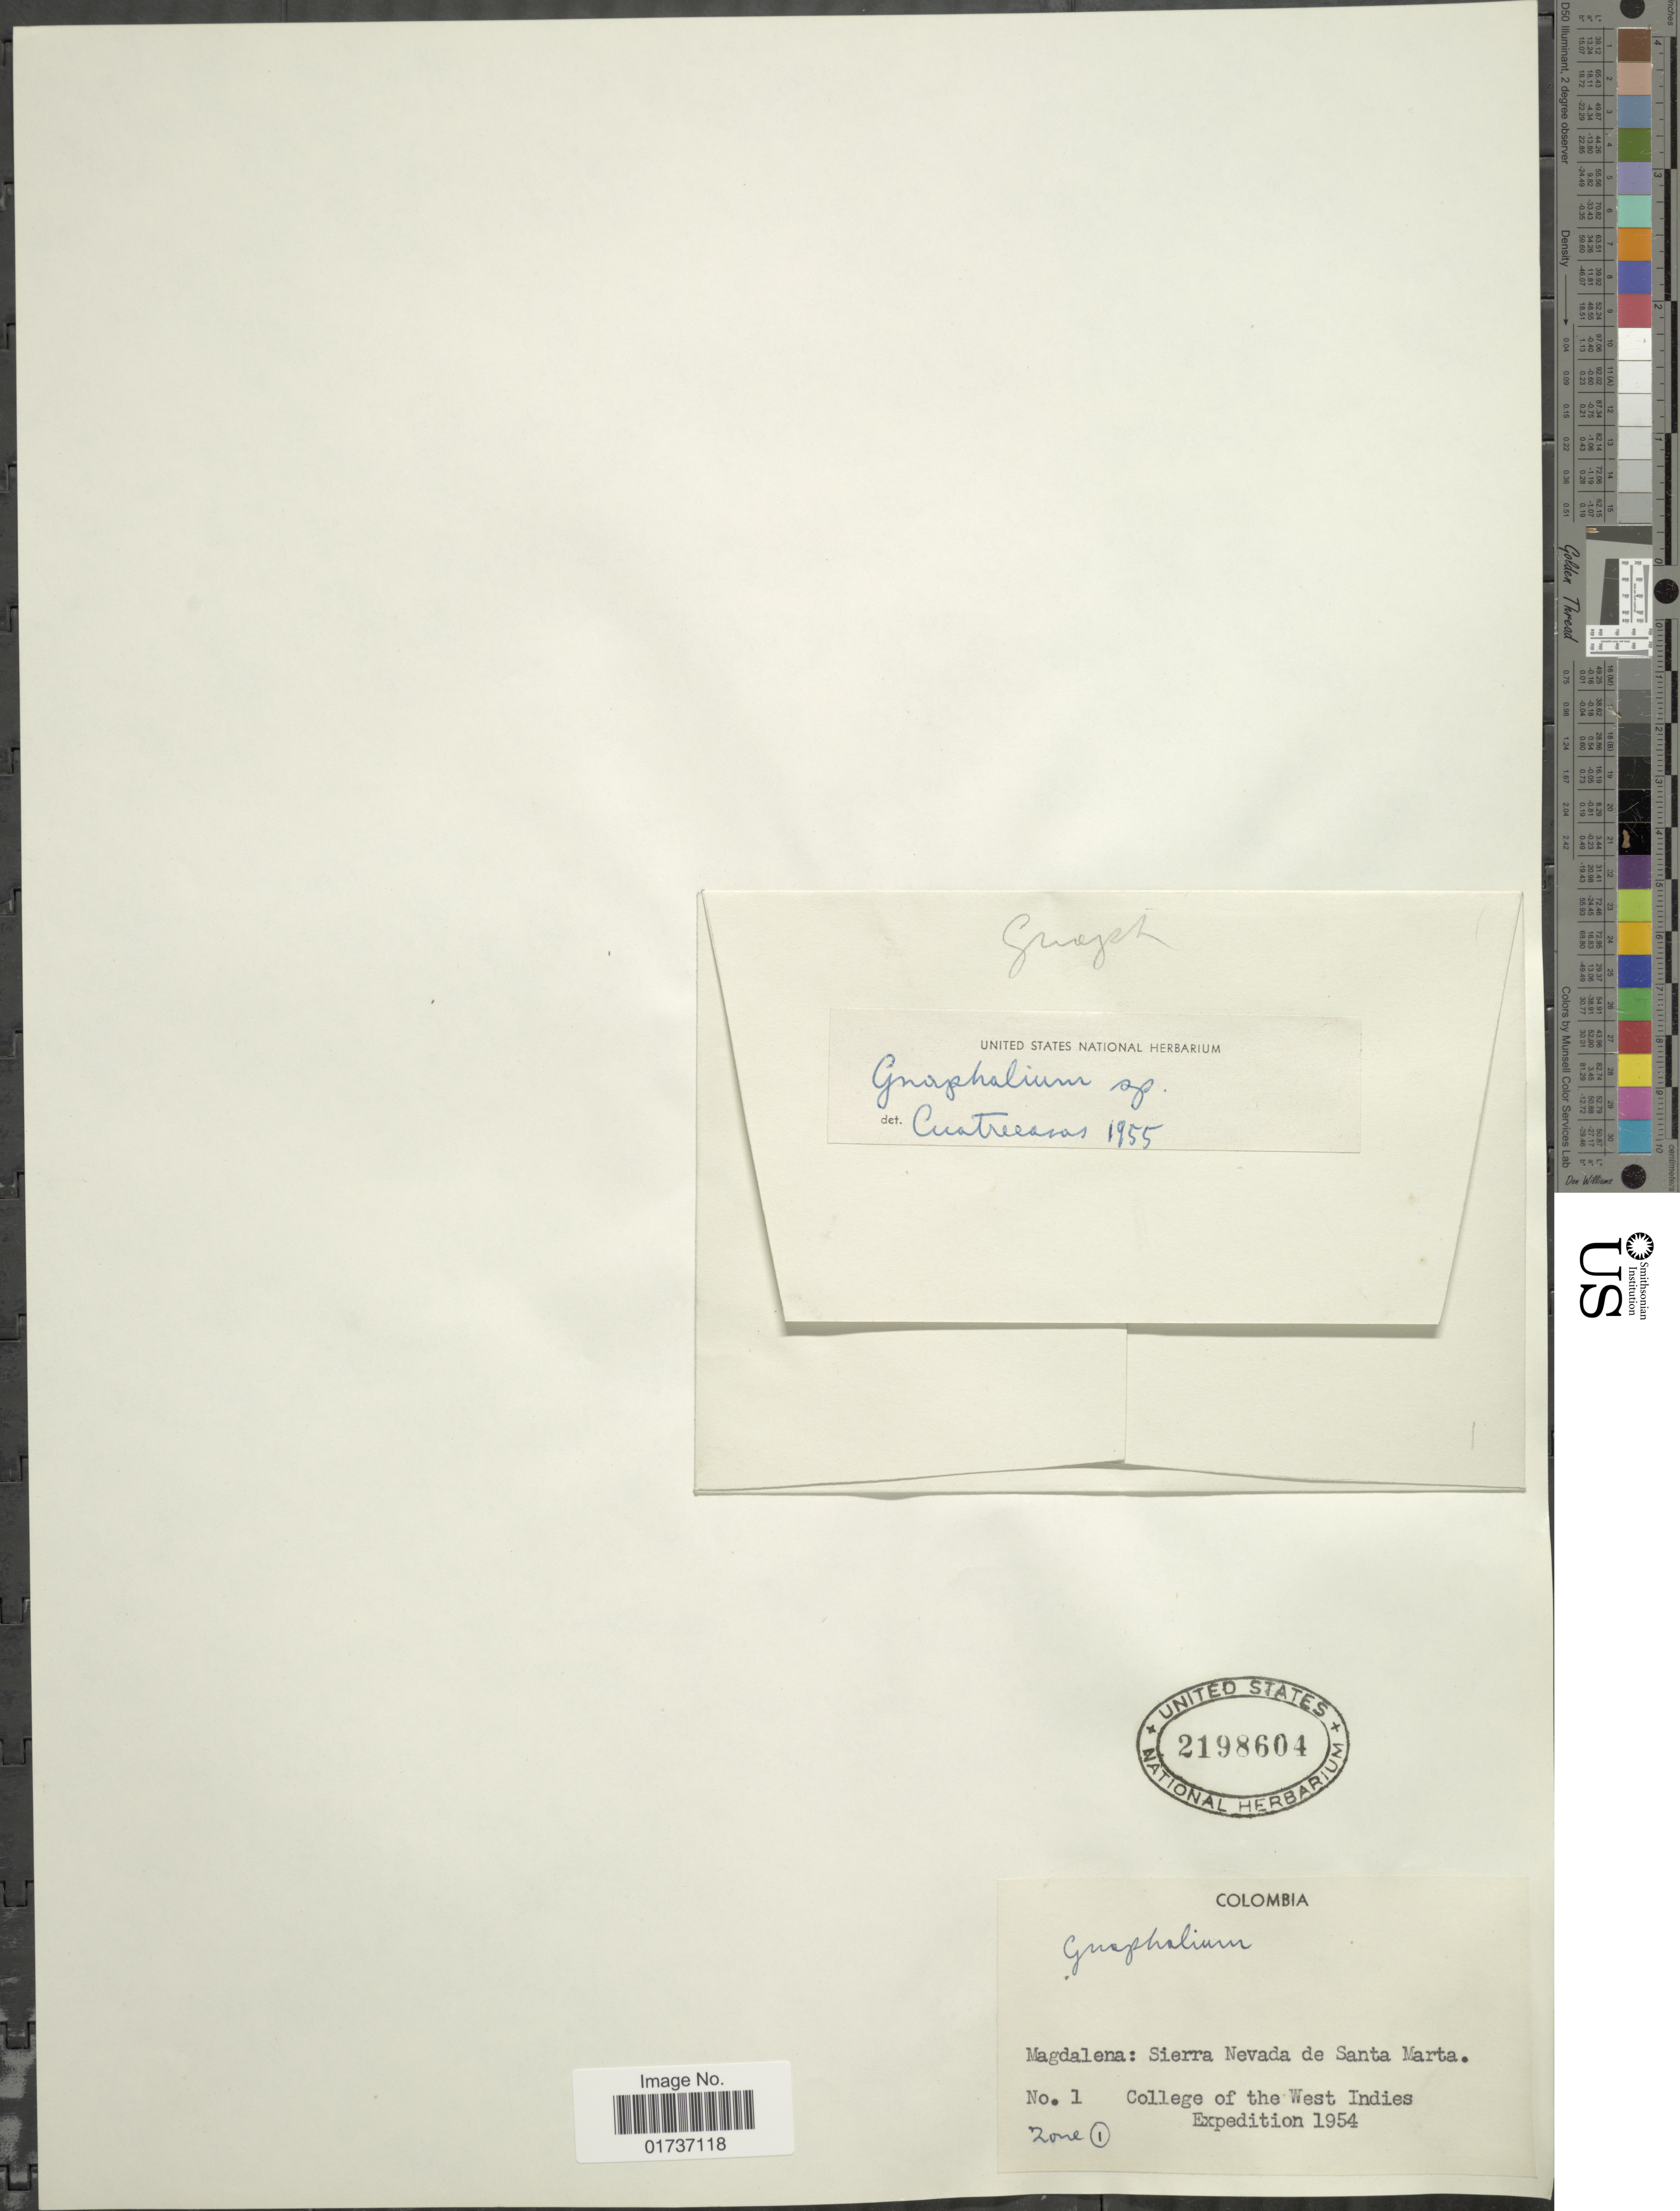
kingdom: Plantae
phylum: Tracheophyta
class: Magnoliopsida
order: Asterales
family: Asteraceae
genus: Gnaphalium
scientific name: Gnaphalium meridanum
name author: Aristeg.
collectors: College of the West Indies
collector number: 1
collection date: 1954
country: Colombia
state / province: Magdalena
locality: Sierra Nevada de Santa Marta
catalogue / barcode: US 2198604